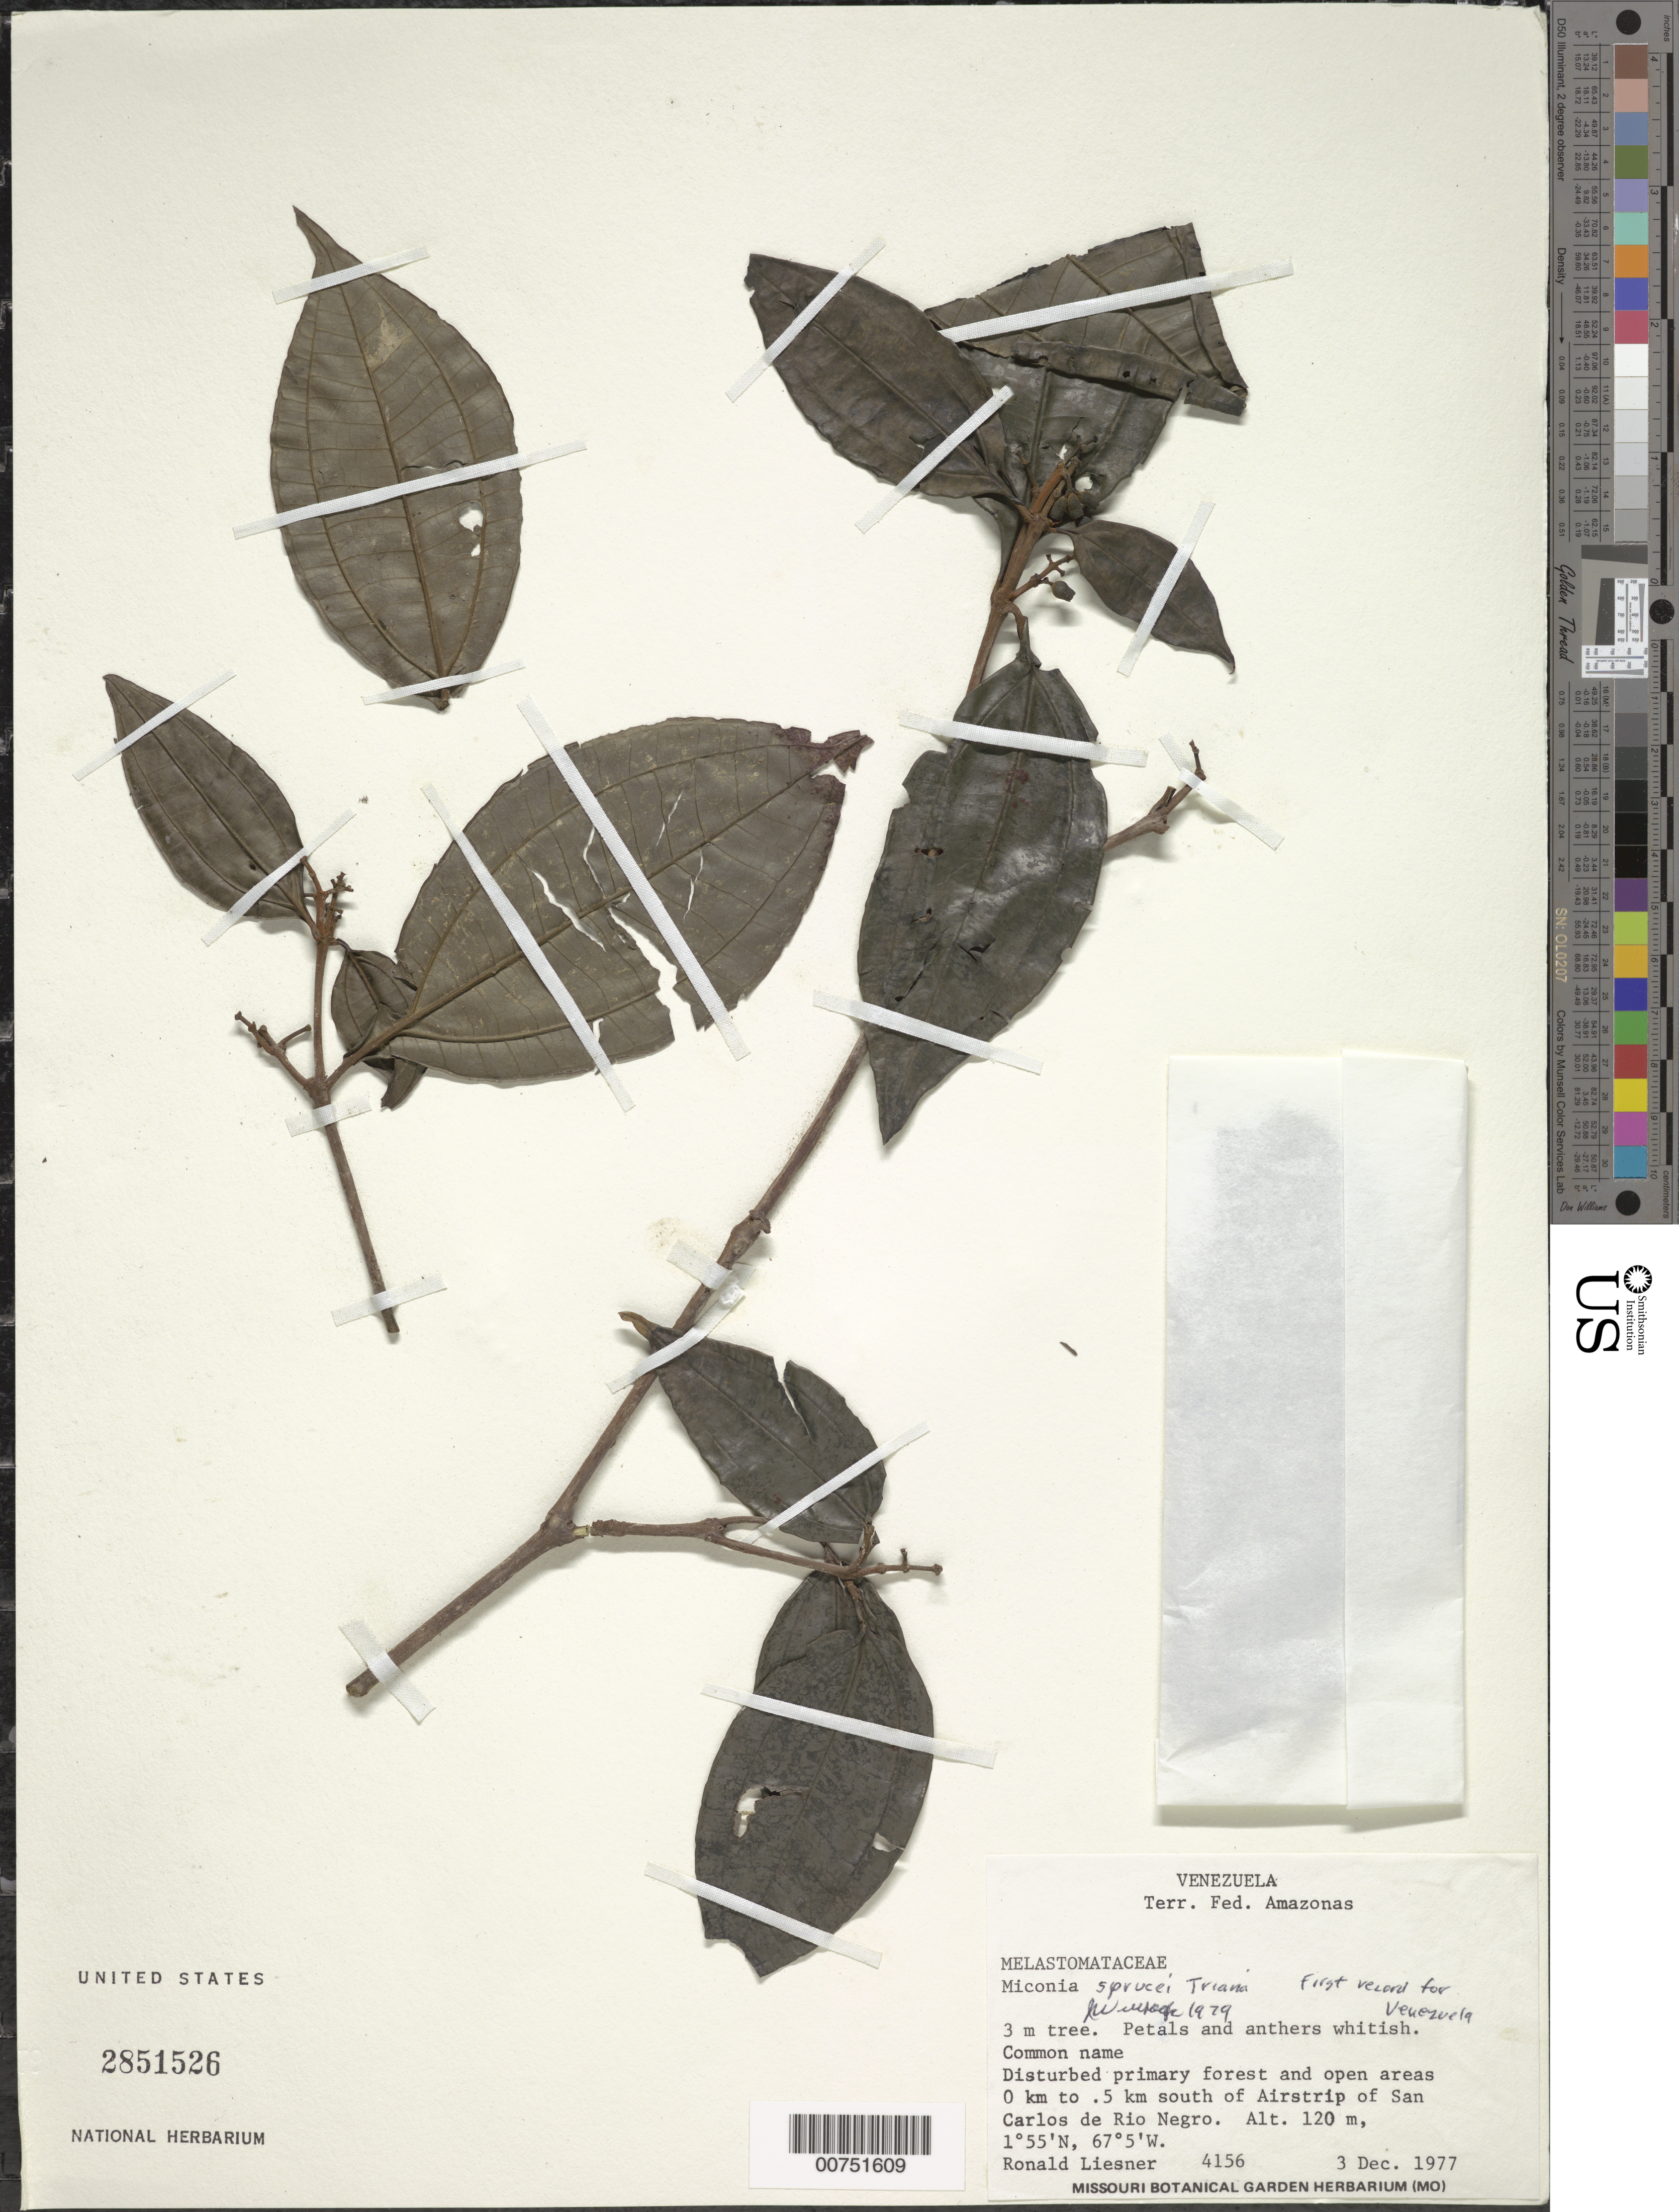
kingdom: Plantae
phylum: Tracheophyta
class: Magnoliopsida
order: Myrtales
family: Melastomataceae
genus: Miconia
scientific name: Miconia sprucei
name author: Triana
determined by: Wurdack, John J., (US), US (UNITED STATES)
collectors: R. L. Liesner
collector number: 4156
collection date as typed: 3-Dec-77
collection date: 1977-12-03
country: Venezuela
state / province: Amazonas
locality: San Carlos de Río Negro, 0 to 0.5 km south of airstrip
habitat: Disturbed primary forest and open areas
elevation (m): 120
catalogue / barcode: US 2851526